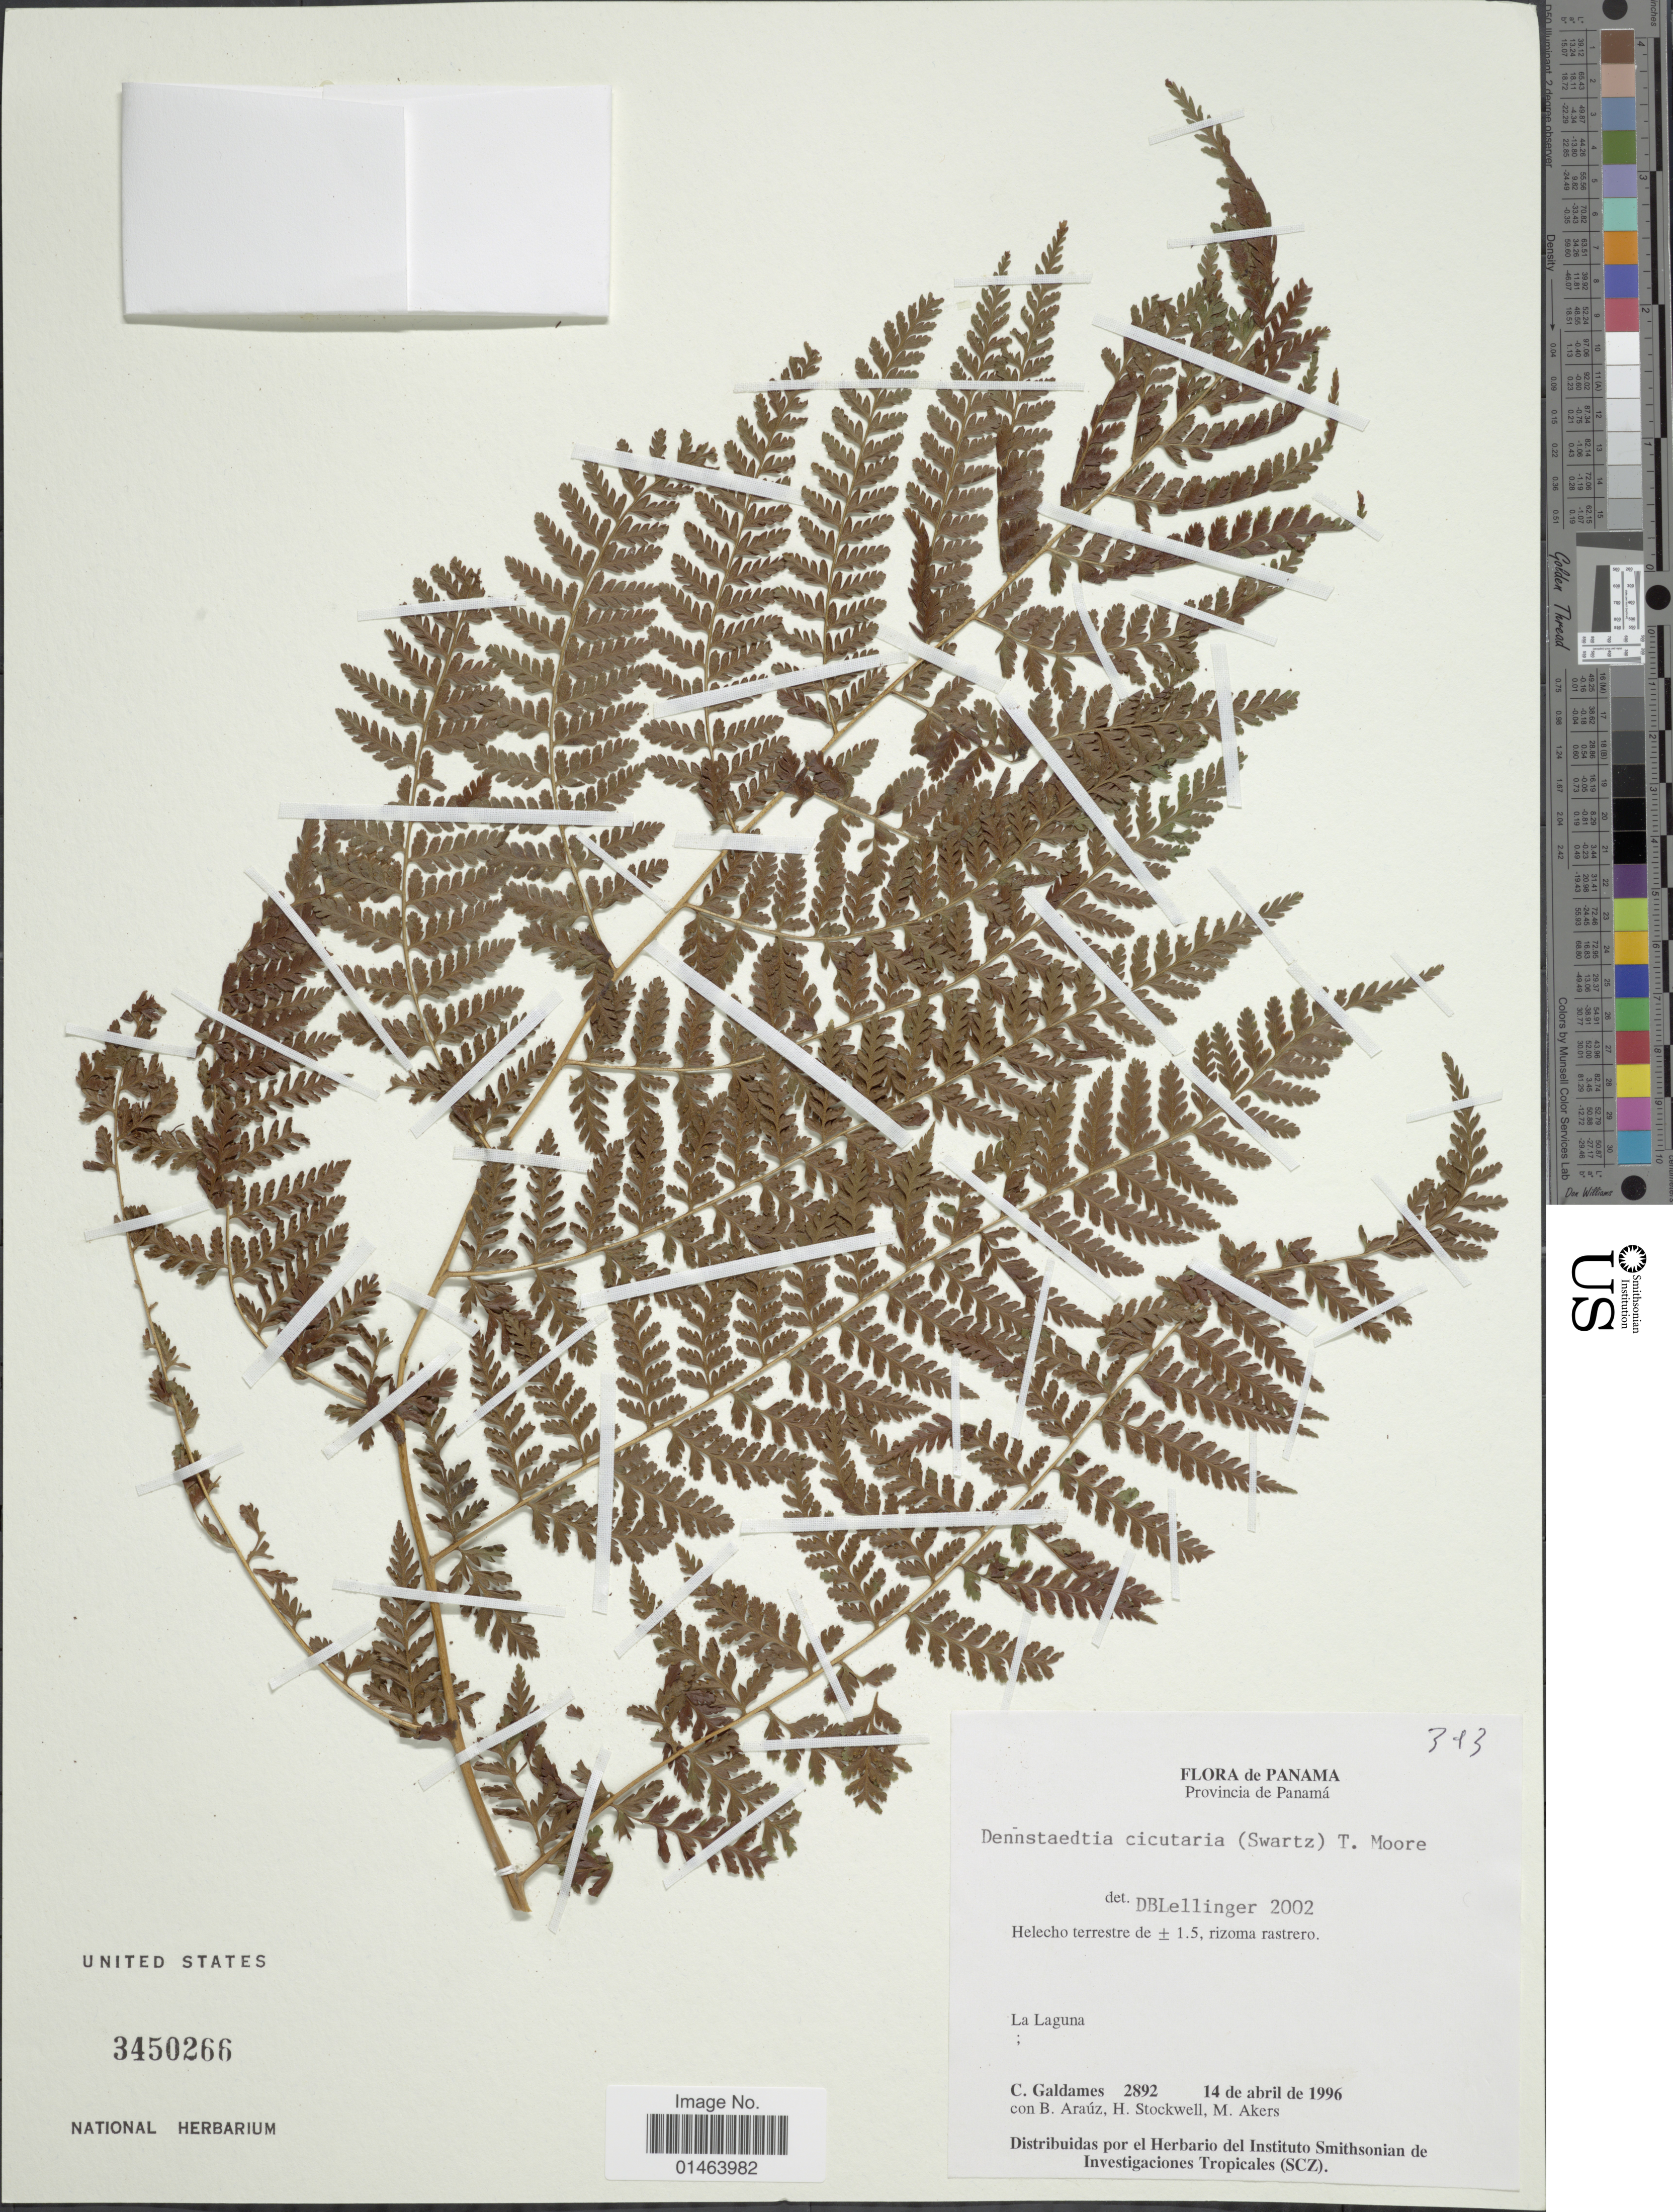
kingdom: Plantae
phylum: Tracheophyta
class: Polypodiopsida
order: Polypodiales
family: Dennstaedtiaceae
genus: Dennstaedtia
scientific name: Dennstaedtia cicutaria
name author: (Sw.) T. Moore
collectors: C. Galdames, B. Araúz, H. Stockwell & M. Akers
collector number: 2892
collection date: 1996-04-14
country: Panama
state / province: Panamá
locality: Provincia de Panama, La Laguna.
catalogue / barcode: US 3450266